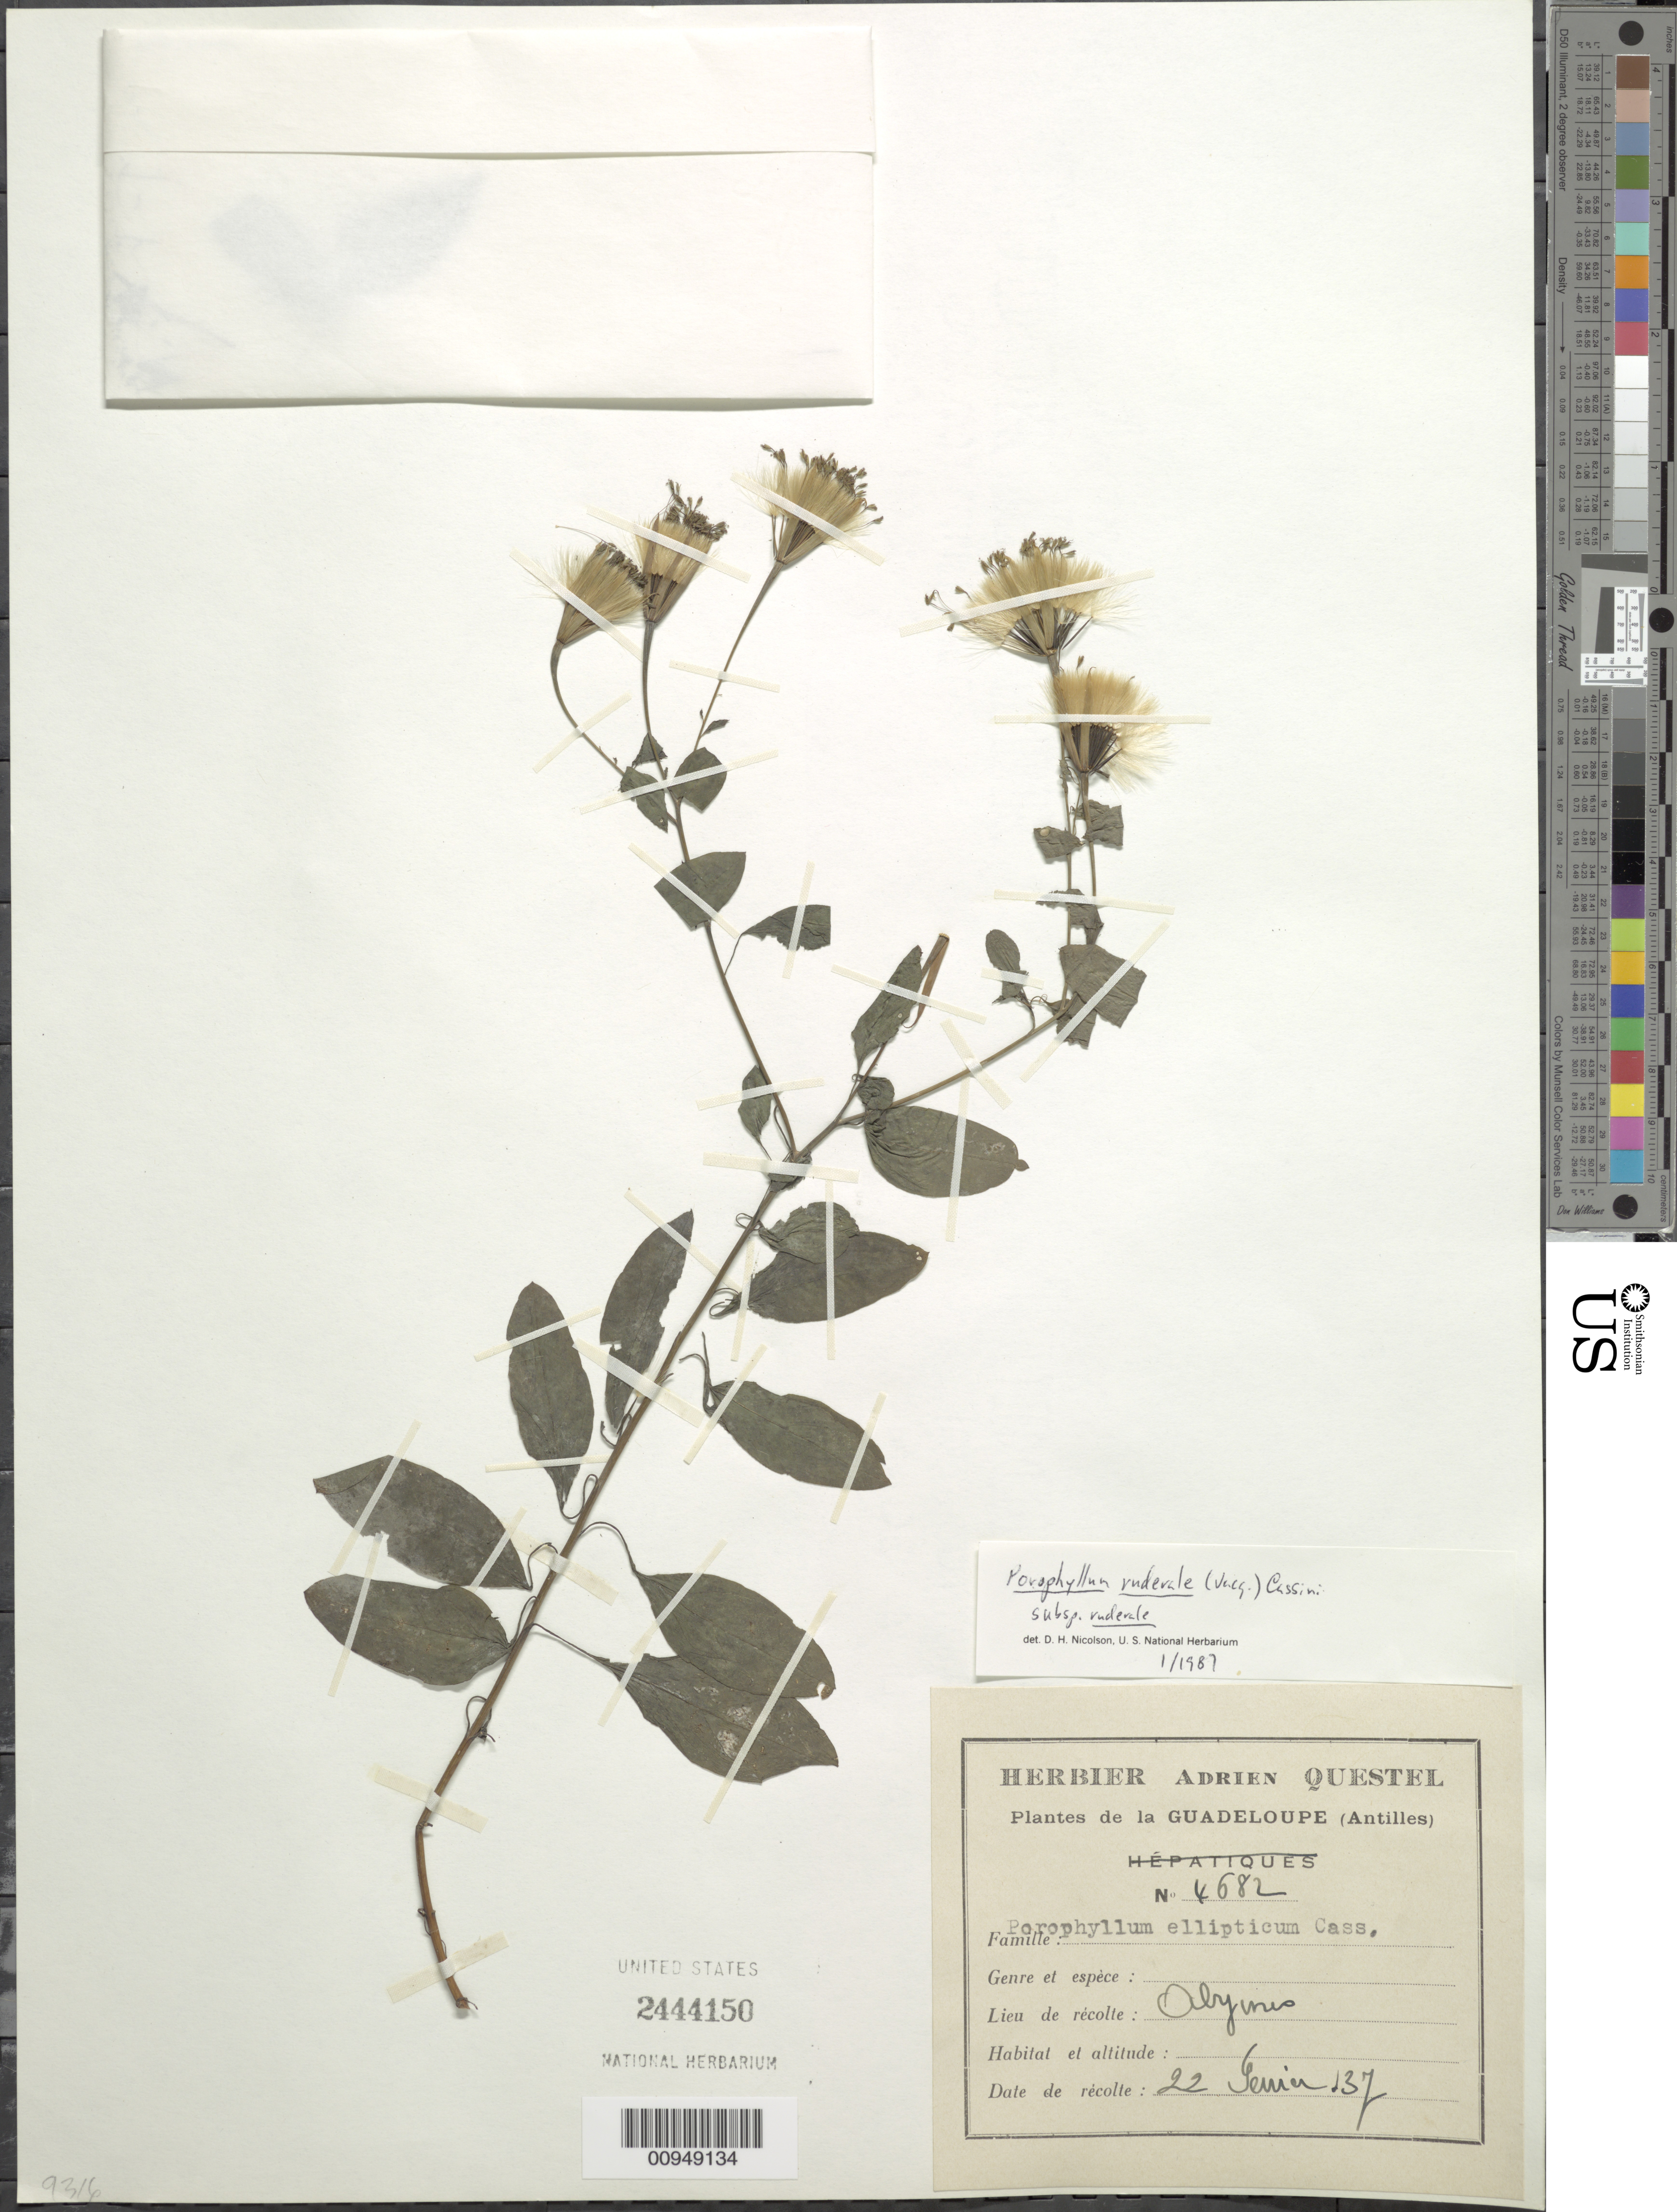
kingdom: Plantae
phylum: Tracheophyta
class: Magnoliopsida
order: Asterales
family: Asteraceae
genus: Porophyllum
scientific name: Porophyllum ruderale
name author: (Jacq.) Cass.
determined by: Nicolson, Dan H.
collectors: A. Questel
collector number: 4682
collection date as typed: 22 Feb 1937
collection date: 1937-02-22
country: Guadeloupe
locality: "Alyinis"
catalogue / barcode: US 2444150